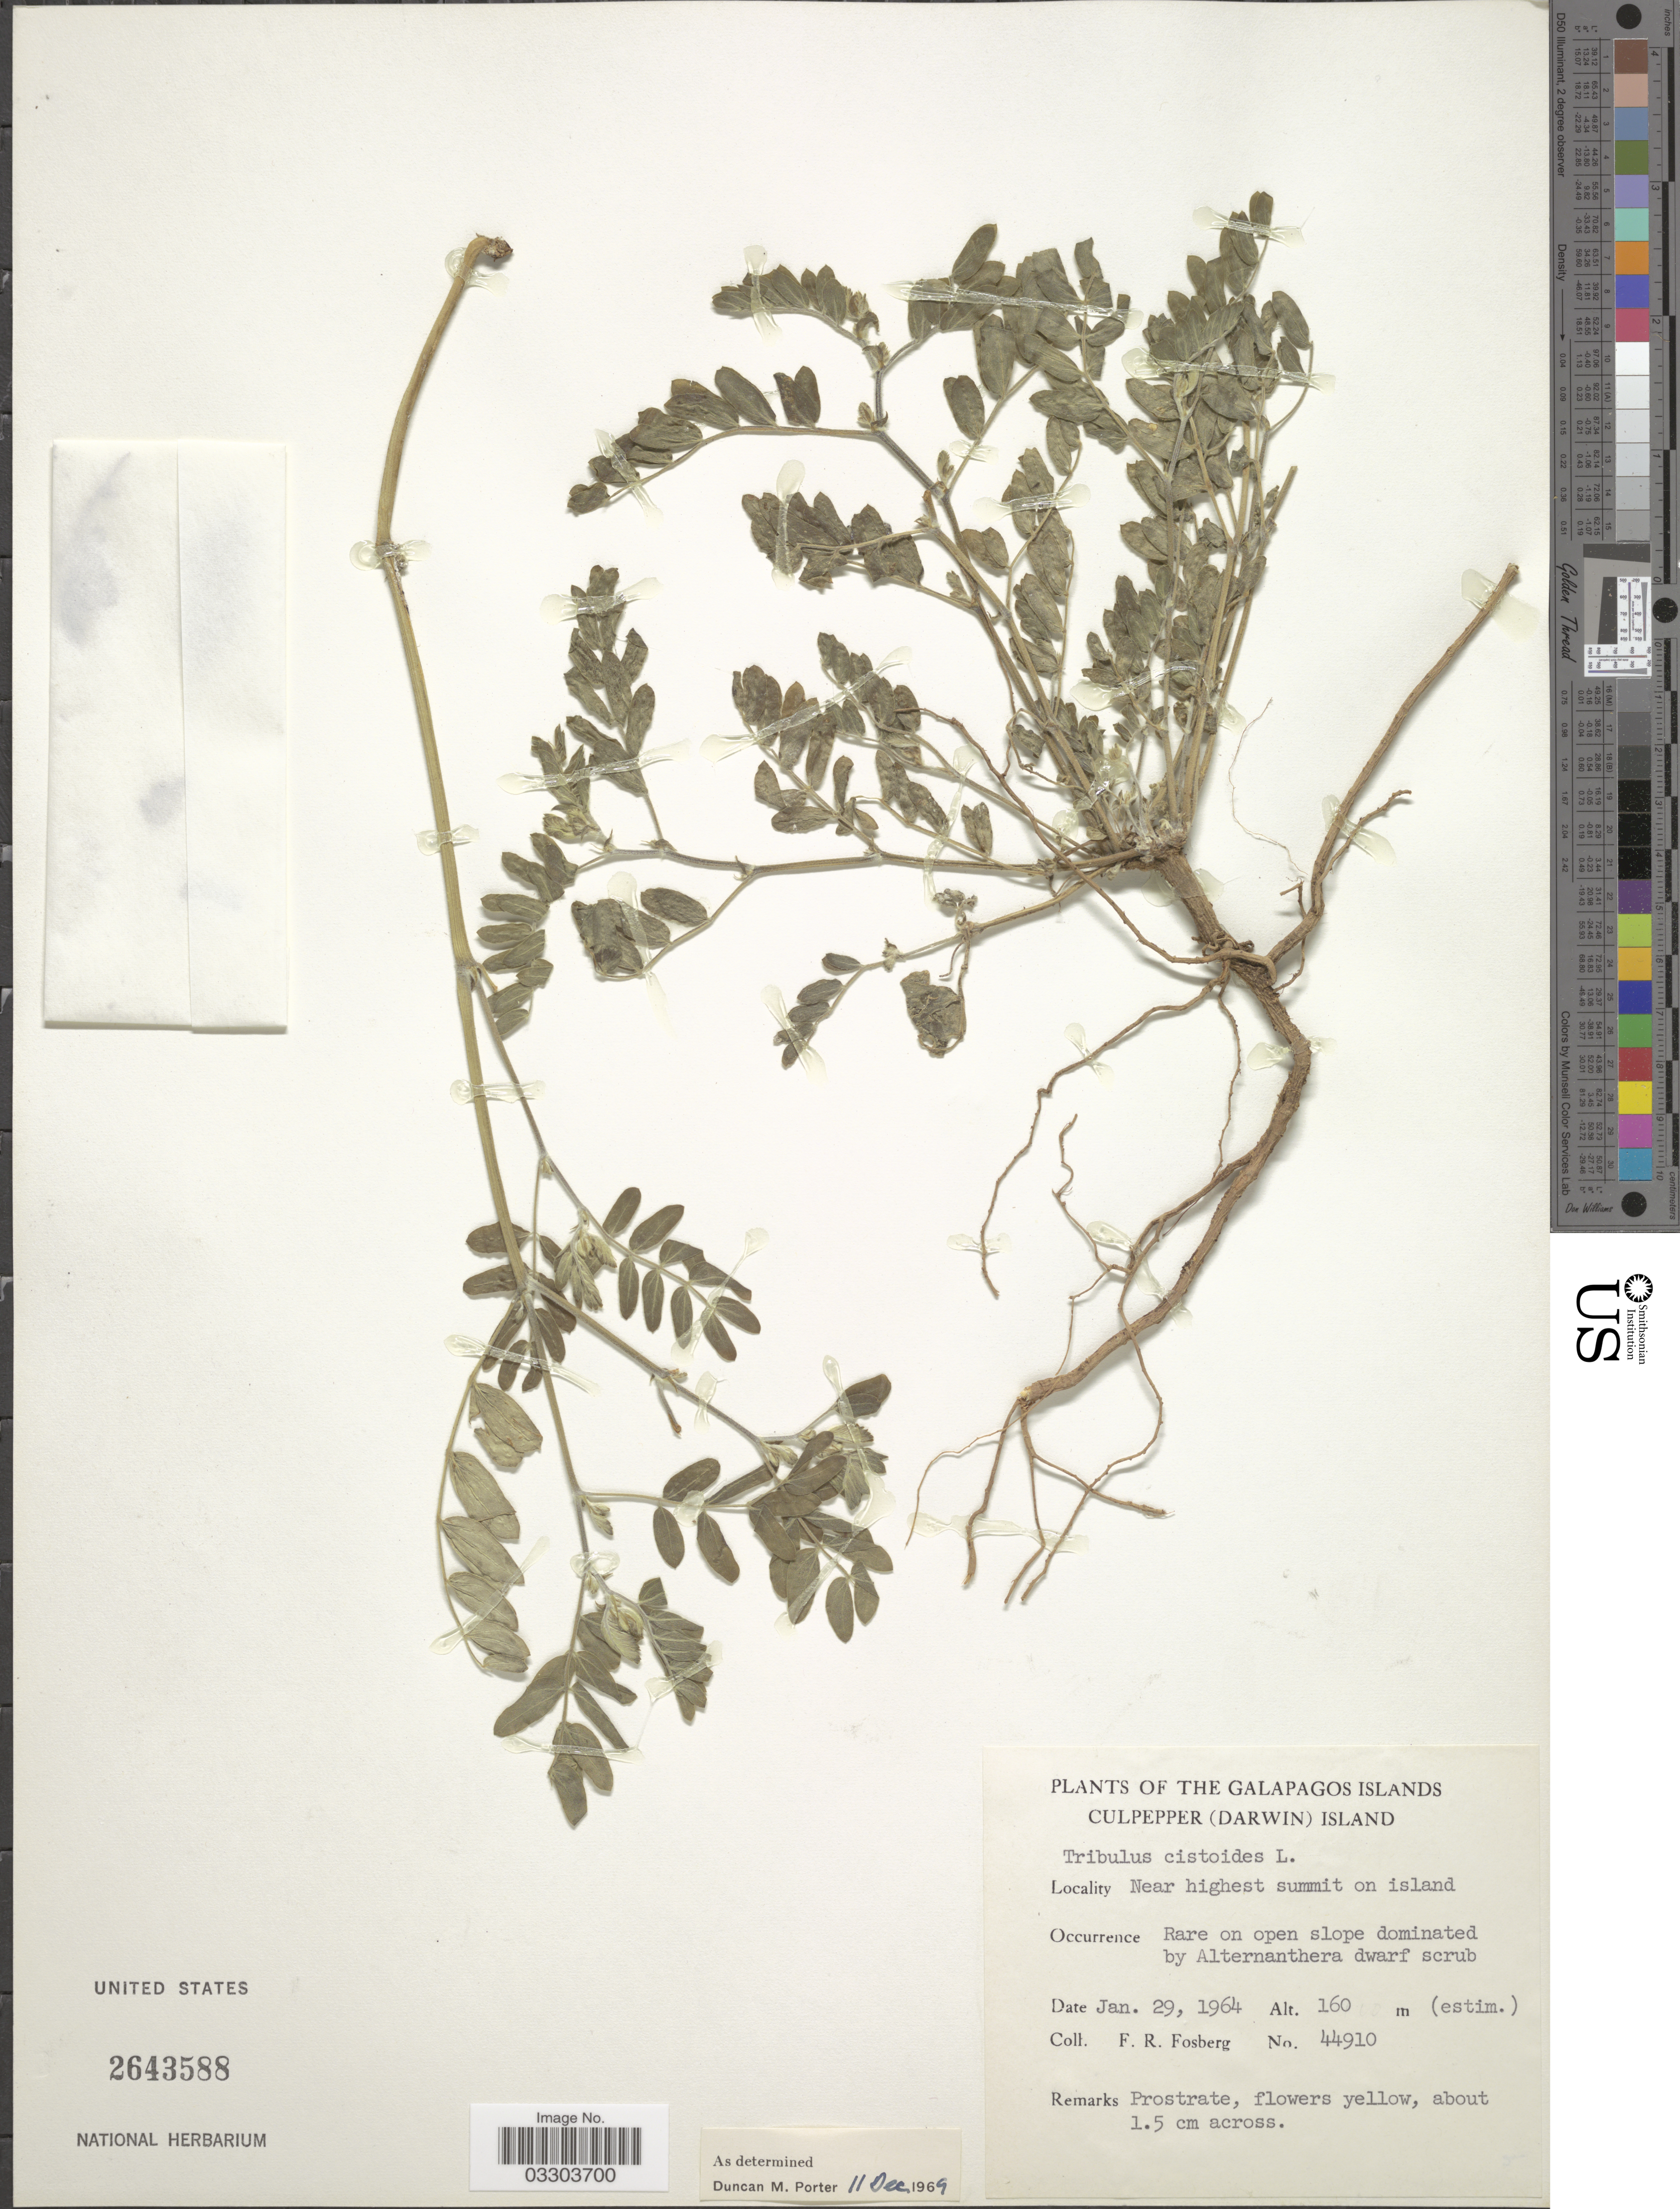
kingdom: Plantae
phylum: Tracheophyta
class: Magnoliopsida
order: Zygophyllales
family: Zygophyllaceae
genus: Tribulus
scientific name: Tribulus cistoides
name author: L.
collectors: F. R. Fosberg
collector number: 44910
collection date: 1964-01-29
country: Ecuador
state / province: Colón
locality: The Galapagos Islands. Culpepper (Darwin) Island. Near highest summit on island.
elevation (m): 160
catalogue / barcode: US 2643588